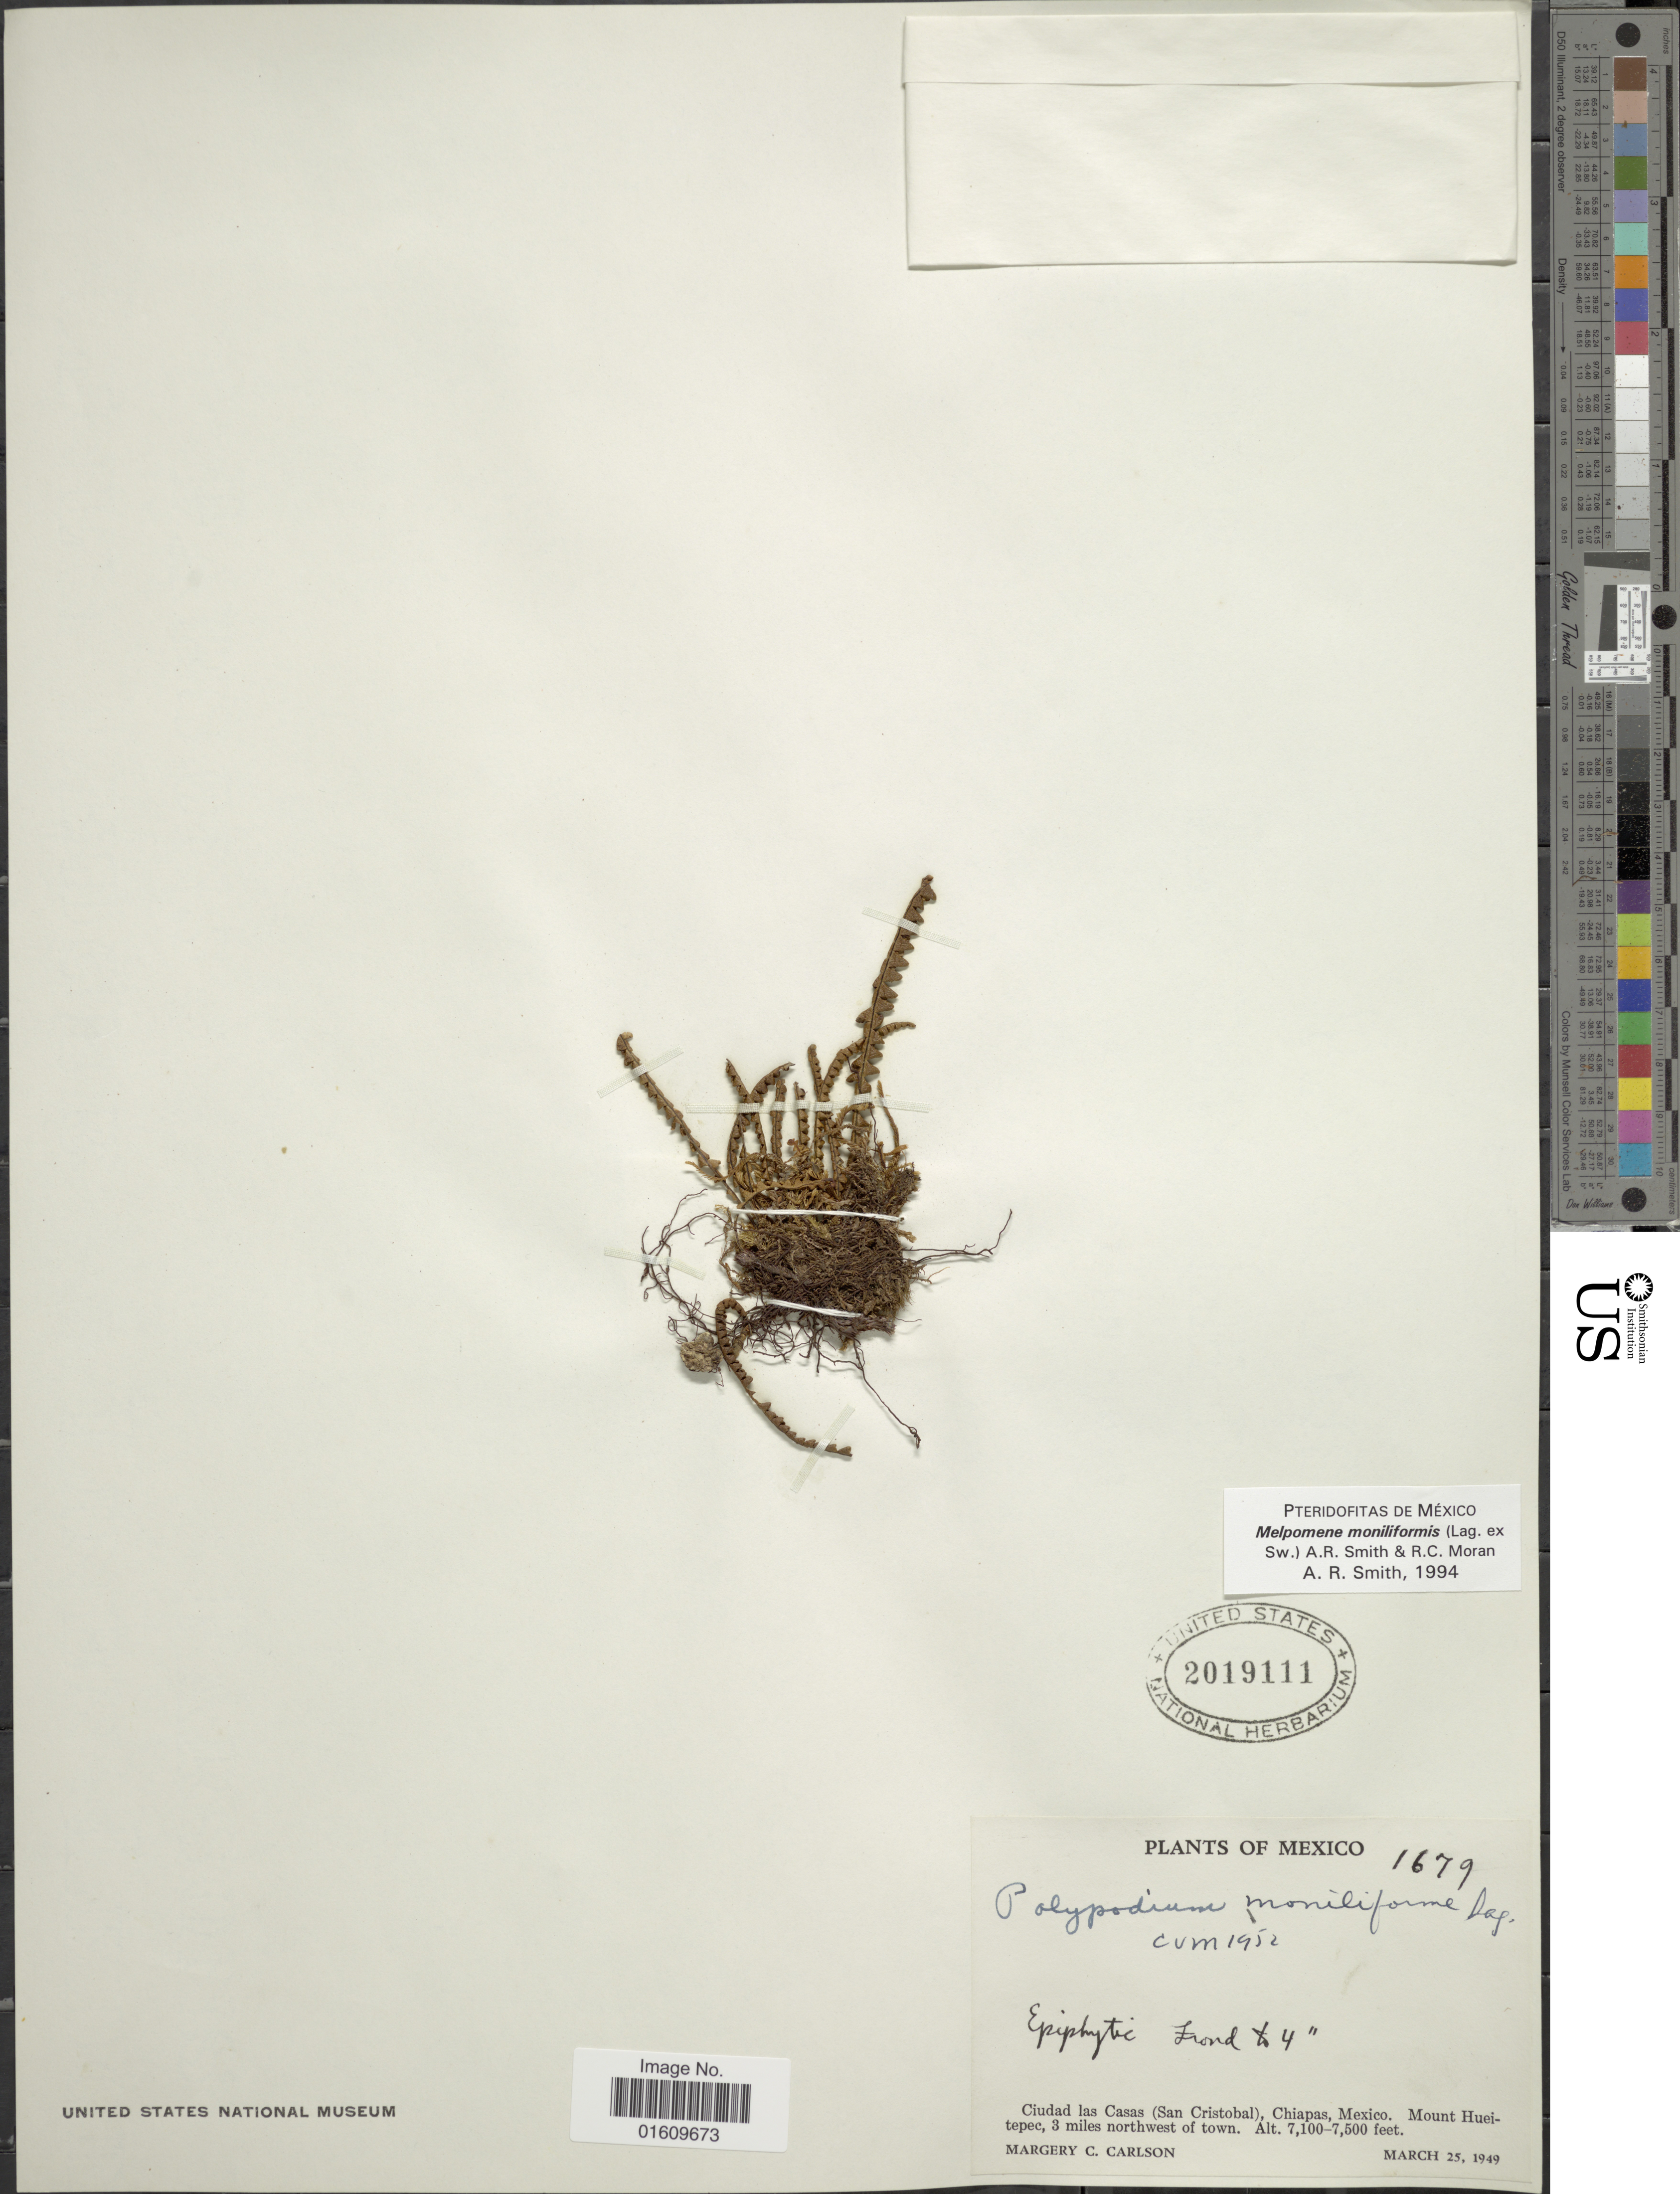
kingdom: Plantae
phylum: Tracheophyta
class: Polypodiopsida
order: Polypodiales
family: Polypodiaceae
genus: Melpomene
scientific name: Melpomene moniliformis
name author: (Lag. ex Sw.) A.R. Sm. & R.C. Moran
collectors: M. C. Carlson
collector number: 1679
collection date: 1949-03-25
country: Mexico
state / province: Chiapas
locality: Ciudad las Casas (San Cristobal ), Chiapas Mexico, Mount Hueitepec, 3 miles northwest of town.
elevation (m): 2164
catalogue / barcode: US 2019111